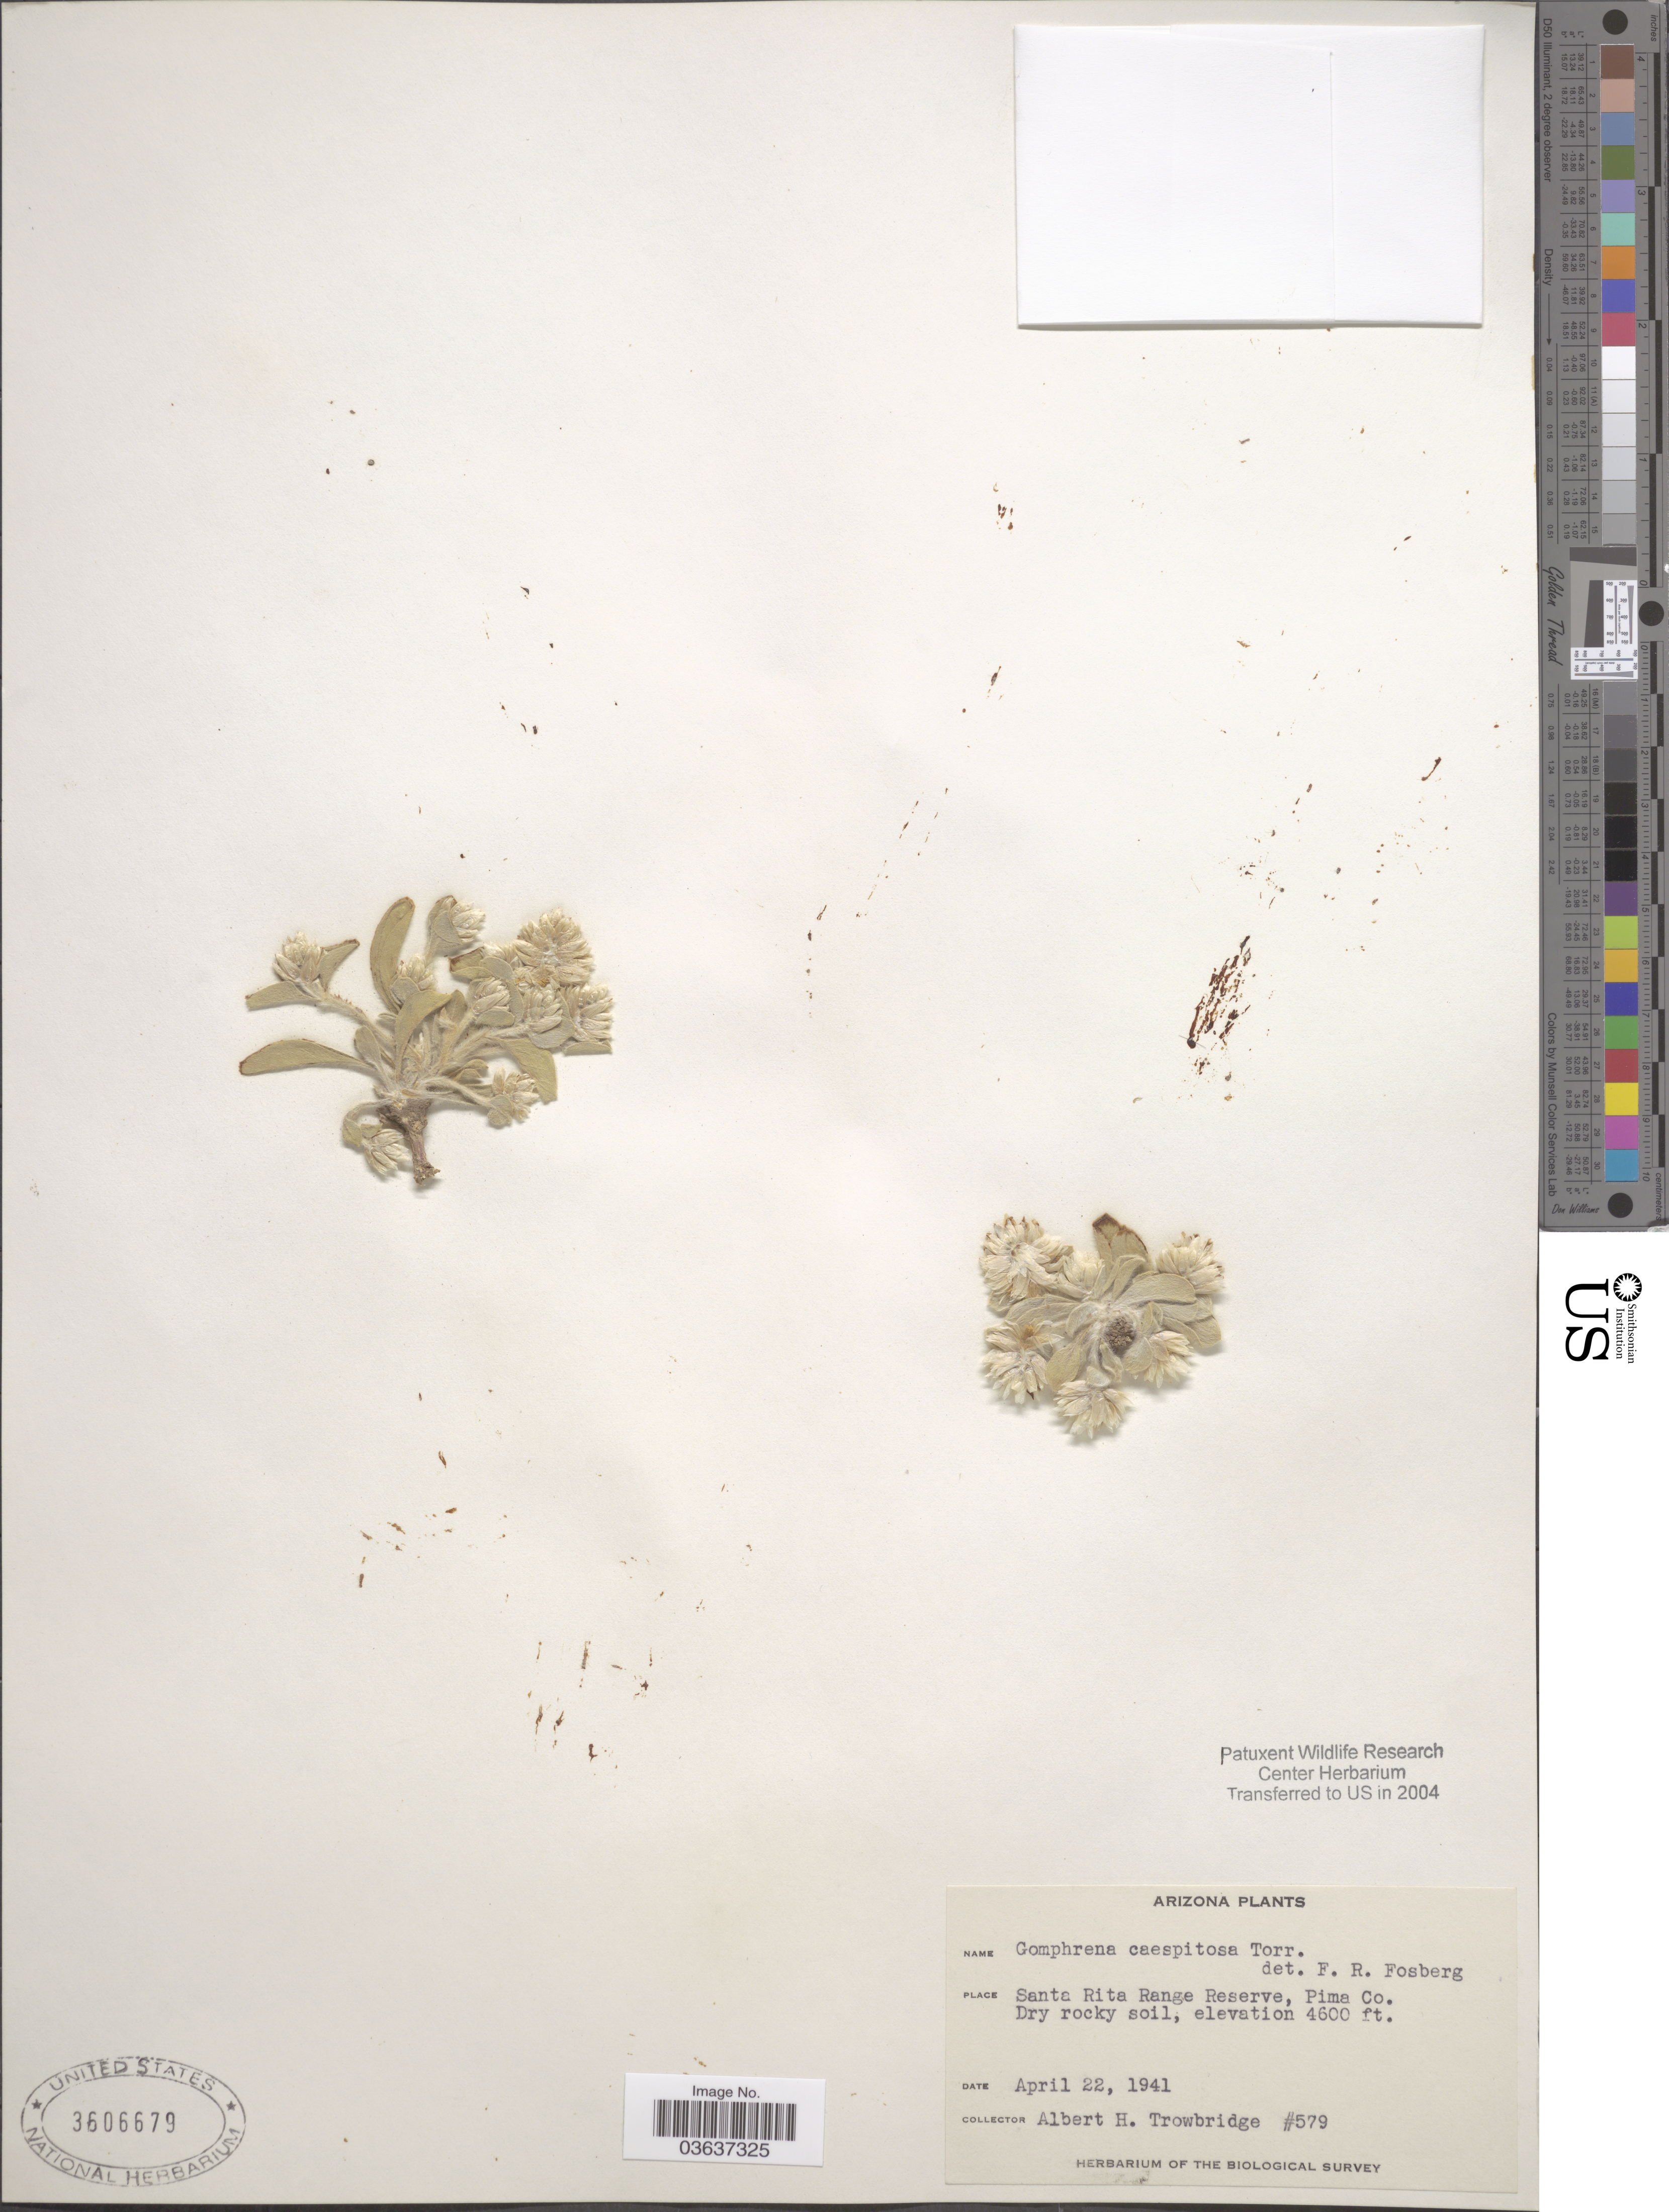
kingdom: Plantae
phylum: Tracheophyta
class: Magnoliopsida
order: Caryophyllales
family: Amaranthaceae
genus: Gomphrena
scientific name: Gomphrena caespitosa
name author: Torr. in Emory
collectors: A. H. Trowbridge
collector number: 579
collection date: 1941-04-22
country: United States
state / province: Arizona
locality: Santa Rita Range Reserve, Pima Co.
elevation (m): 1402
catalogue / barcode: US 3606679